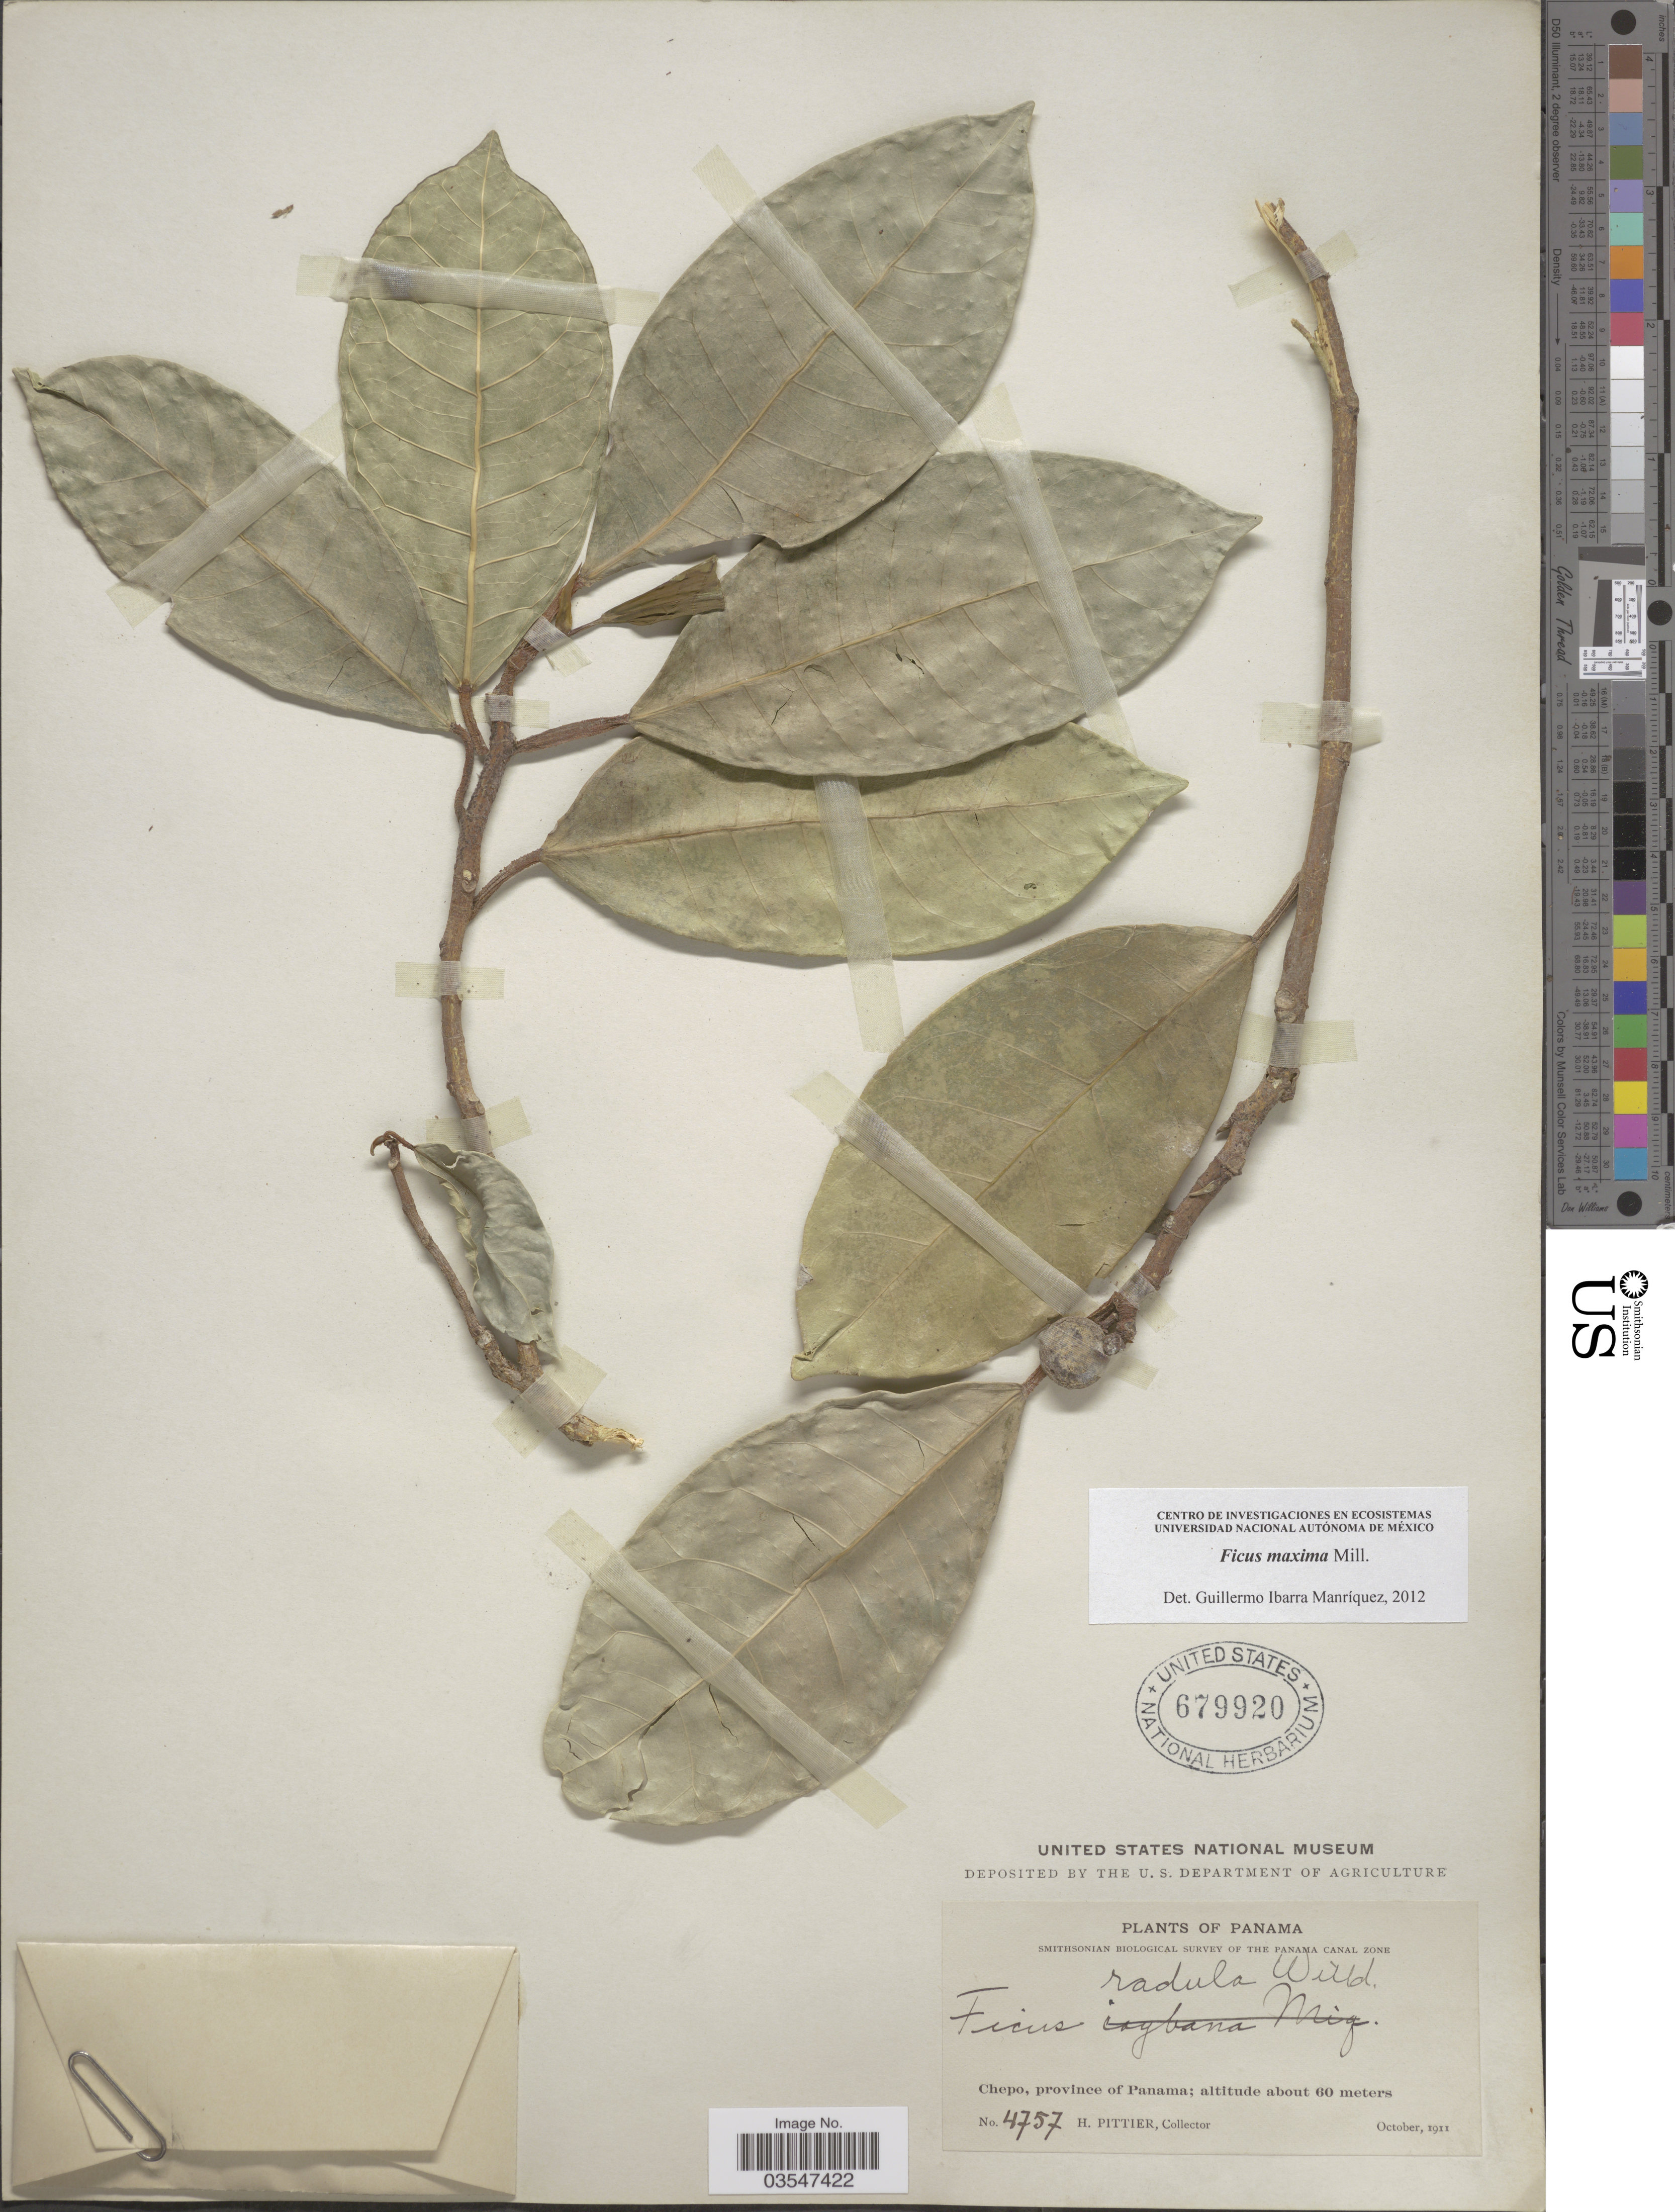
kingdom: Plantae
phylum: Tracheophyta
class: Magnoliopsida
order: Rosales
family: Moraceae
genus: Ficus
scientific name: Ficus maxima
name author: Mill.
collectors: H. F. Pittier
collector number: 4757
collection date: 1911-10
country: Panama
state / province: Panamá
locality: The Panama Canal Zone, Chepo.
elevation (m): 60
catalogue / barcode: US 679920